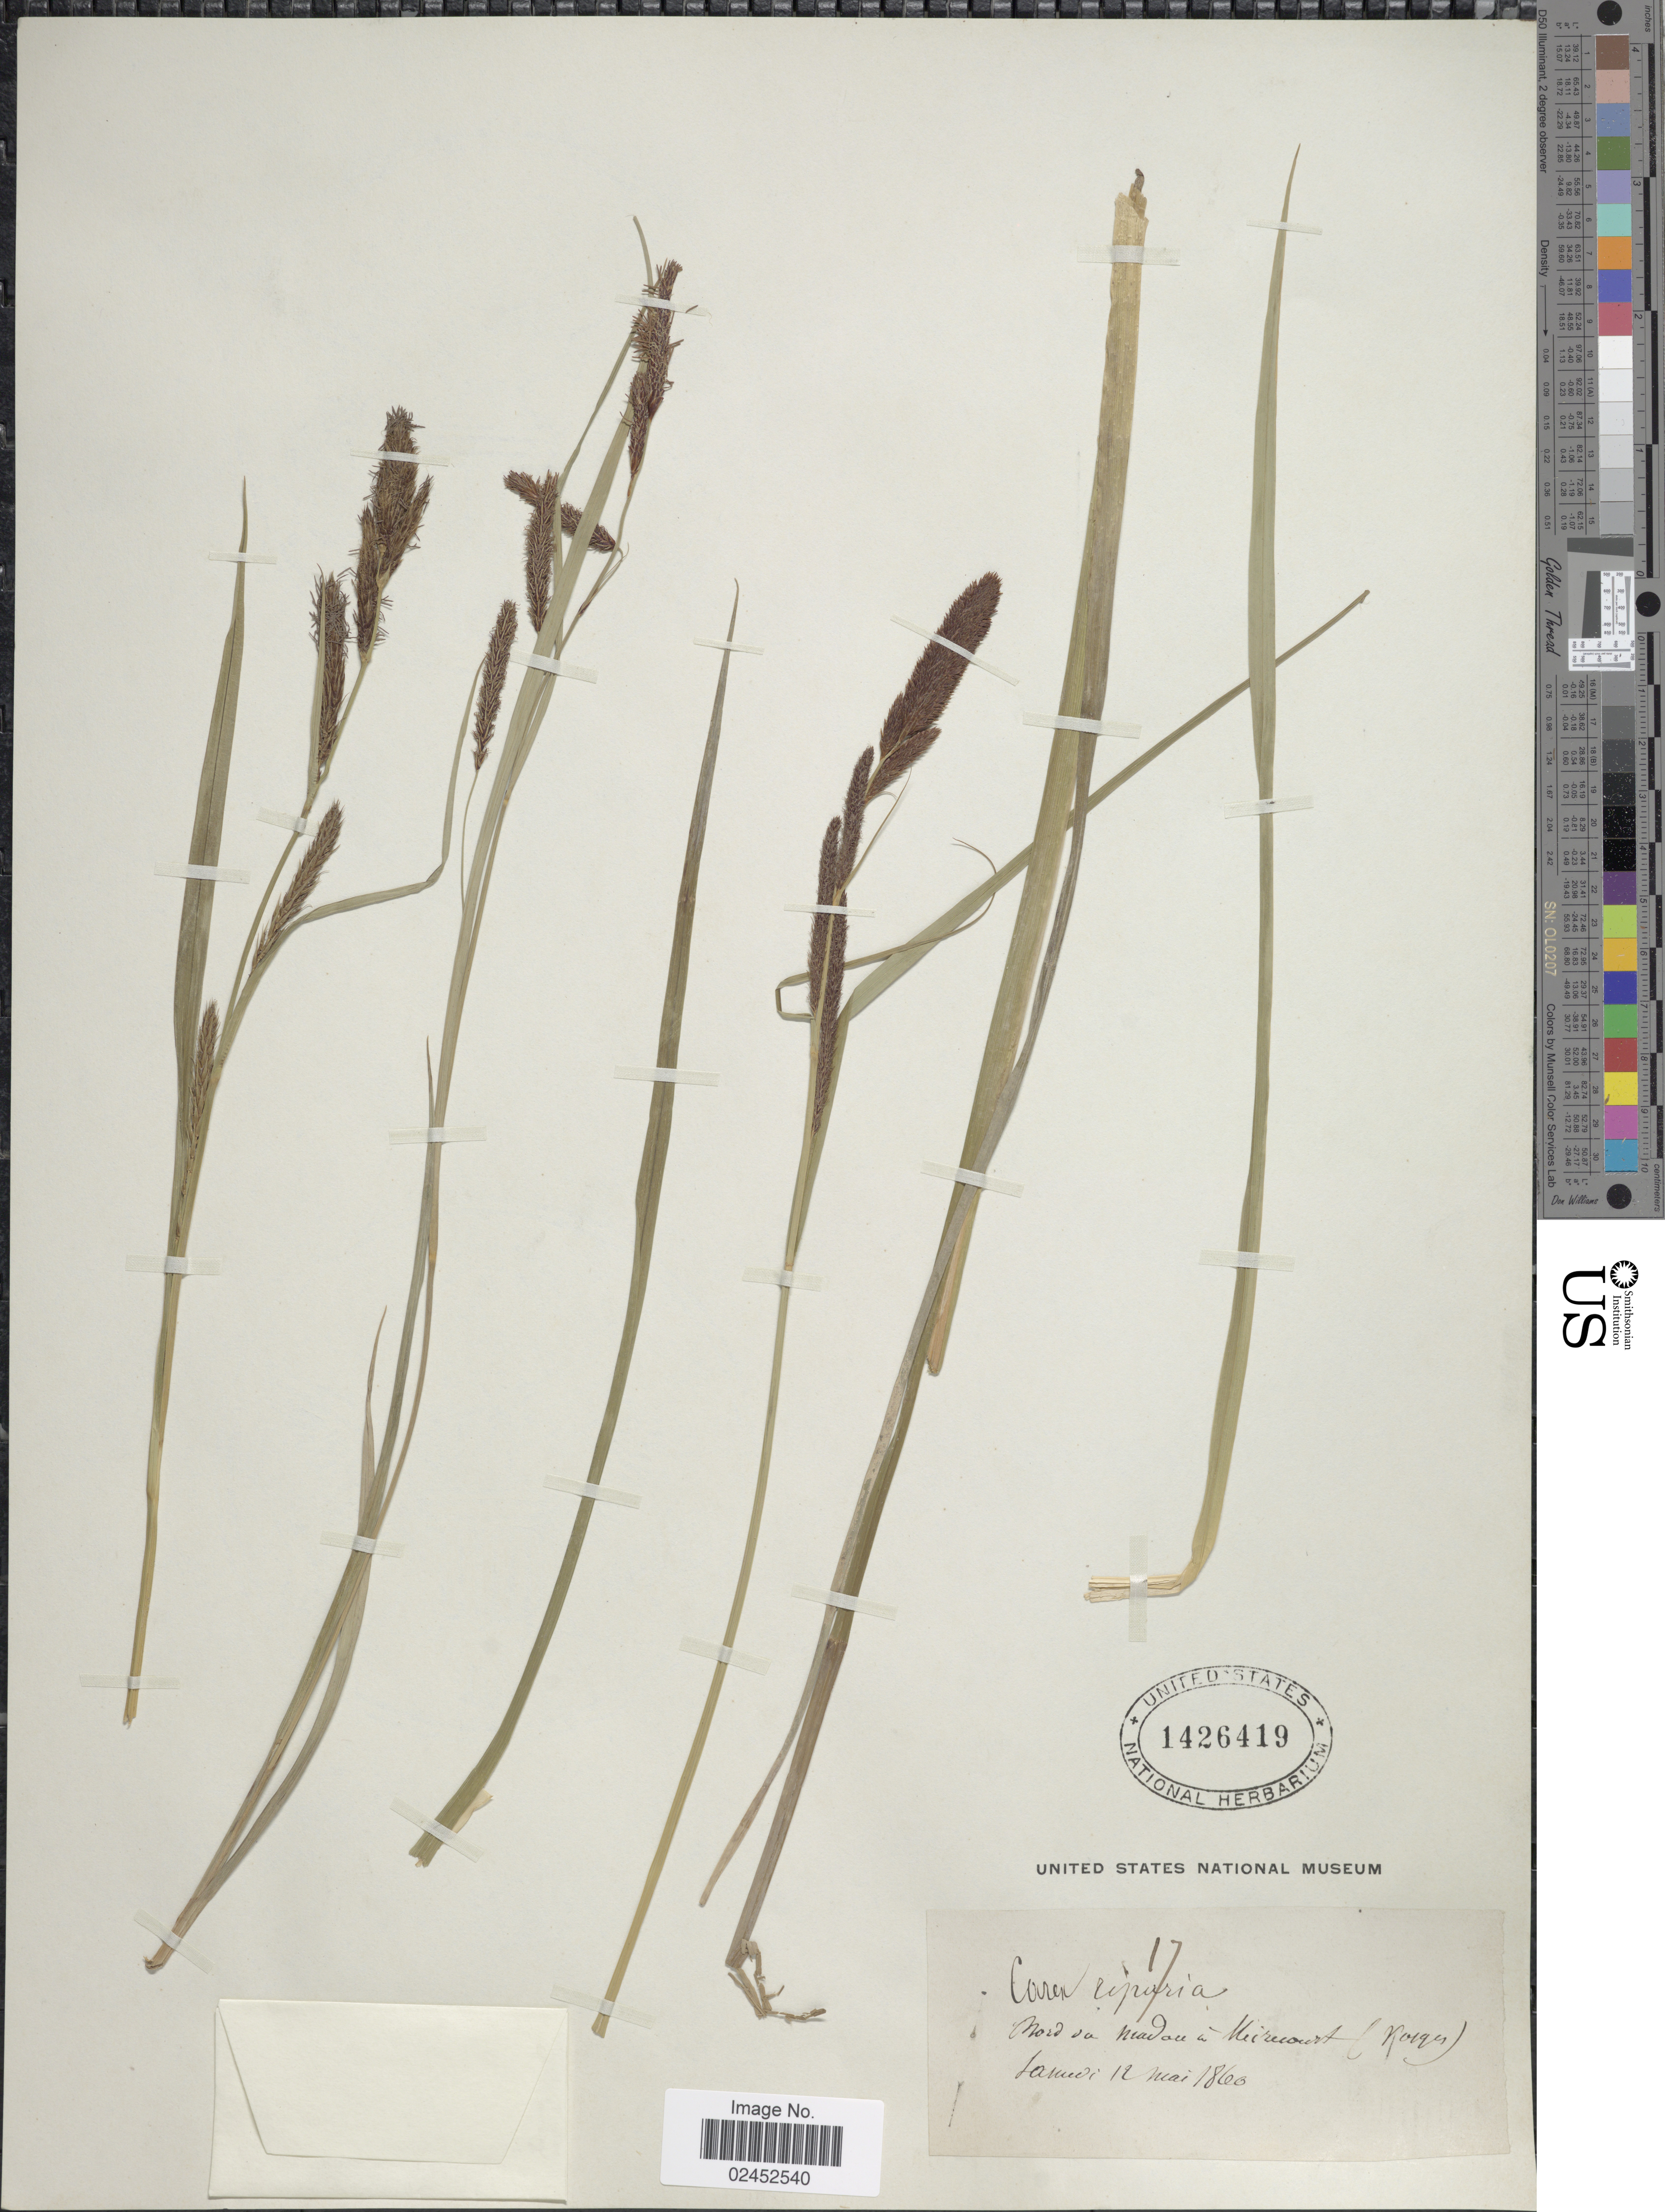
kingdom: Plantae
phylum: Tracheophyta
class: Liliopsida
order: Poales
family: Cyperaceae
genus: Carex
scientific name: Carex riparia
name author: Curtis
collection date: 1860-05-12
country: France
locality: Bord da meadan in Mariourt (Vosges) Lamu. [interpreted]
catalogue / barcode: US 1426419